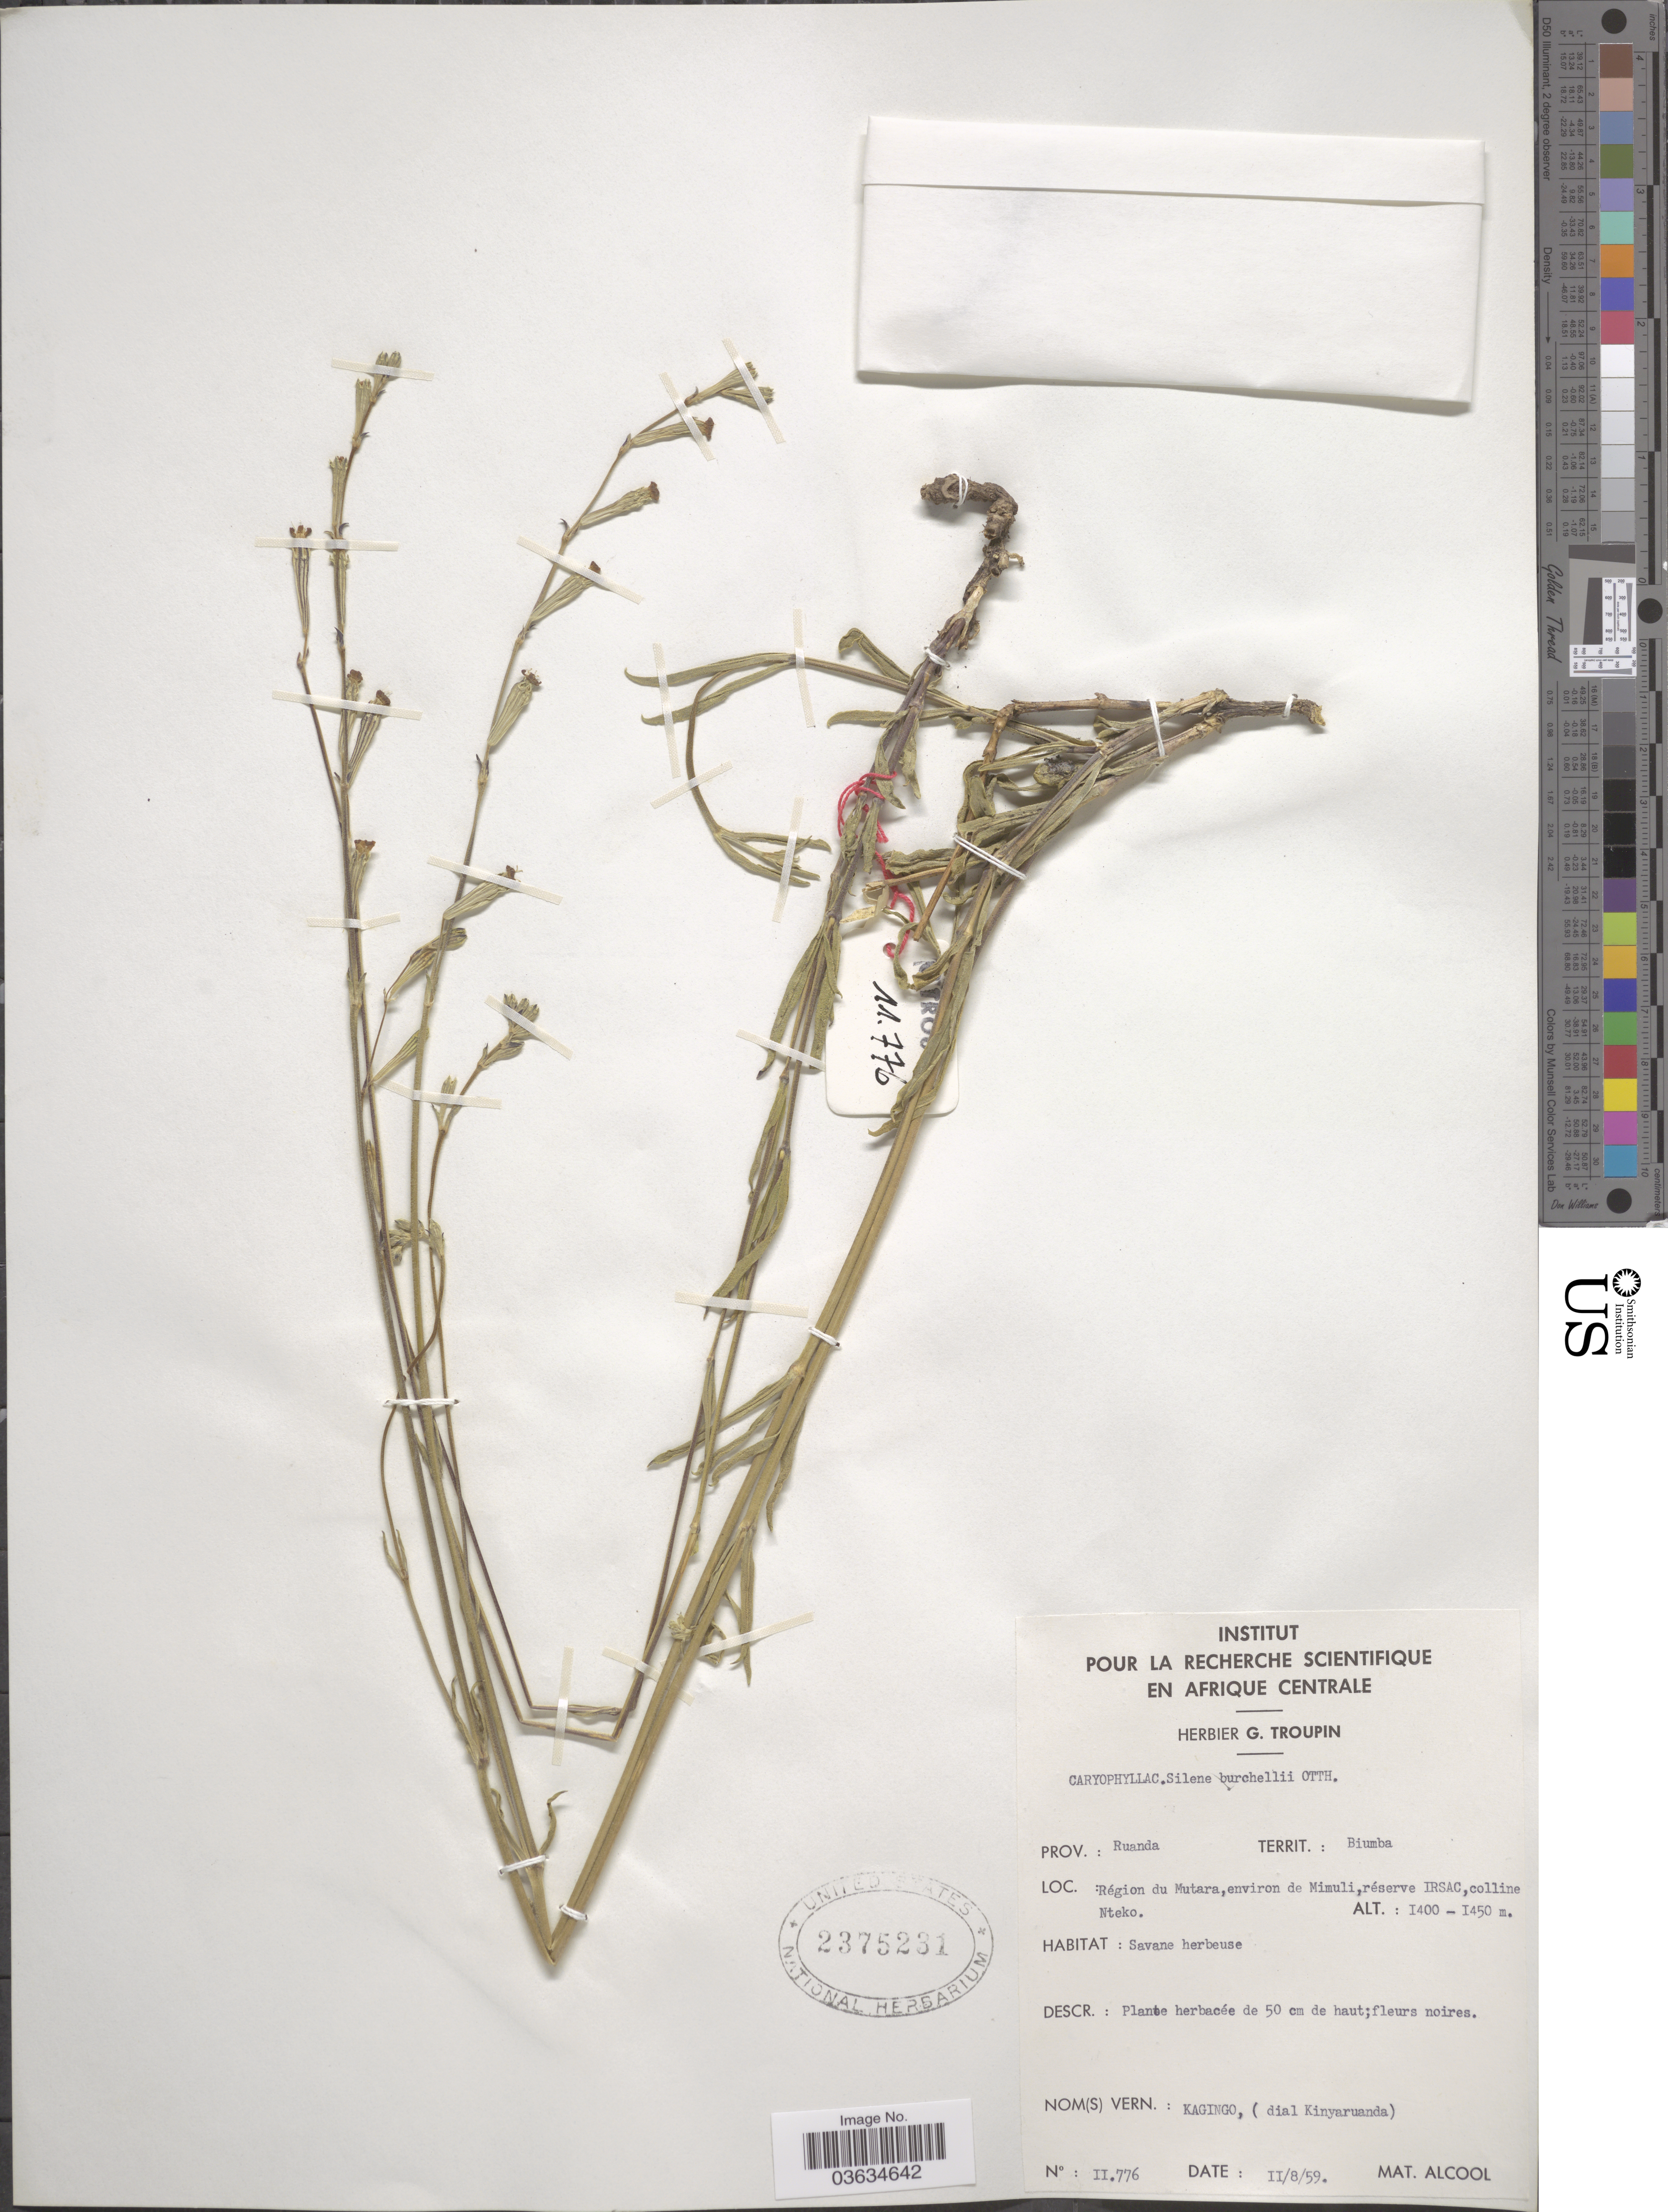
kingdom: Plantae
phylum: Tracheophyta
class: Magnoliopsida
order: Caryophyllales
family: Caryophyllaceae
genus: Silene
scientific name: Silene burchellii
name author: Otth ex DC.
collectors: ex herb. G. Troupin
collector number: II776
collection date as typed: Transcribed d/m/y: 11/8/59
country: Rwanda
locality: Territ.: Biumba. Région du Mutara, environ de Mimuli, réserve IRSAC, colline Nteko.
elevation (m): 1400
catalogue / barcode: US 2375231